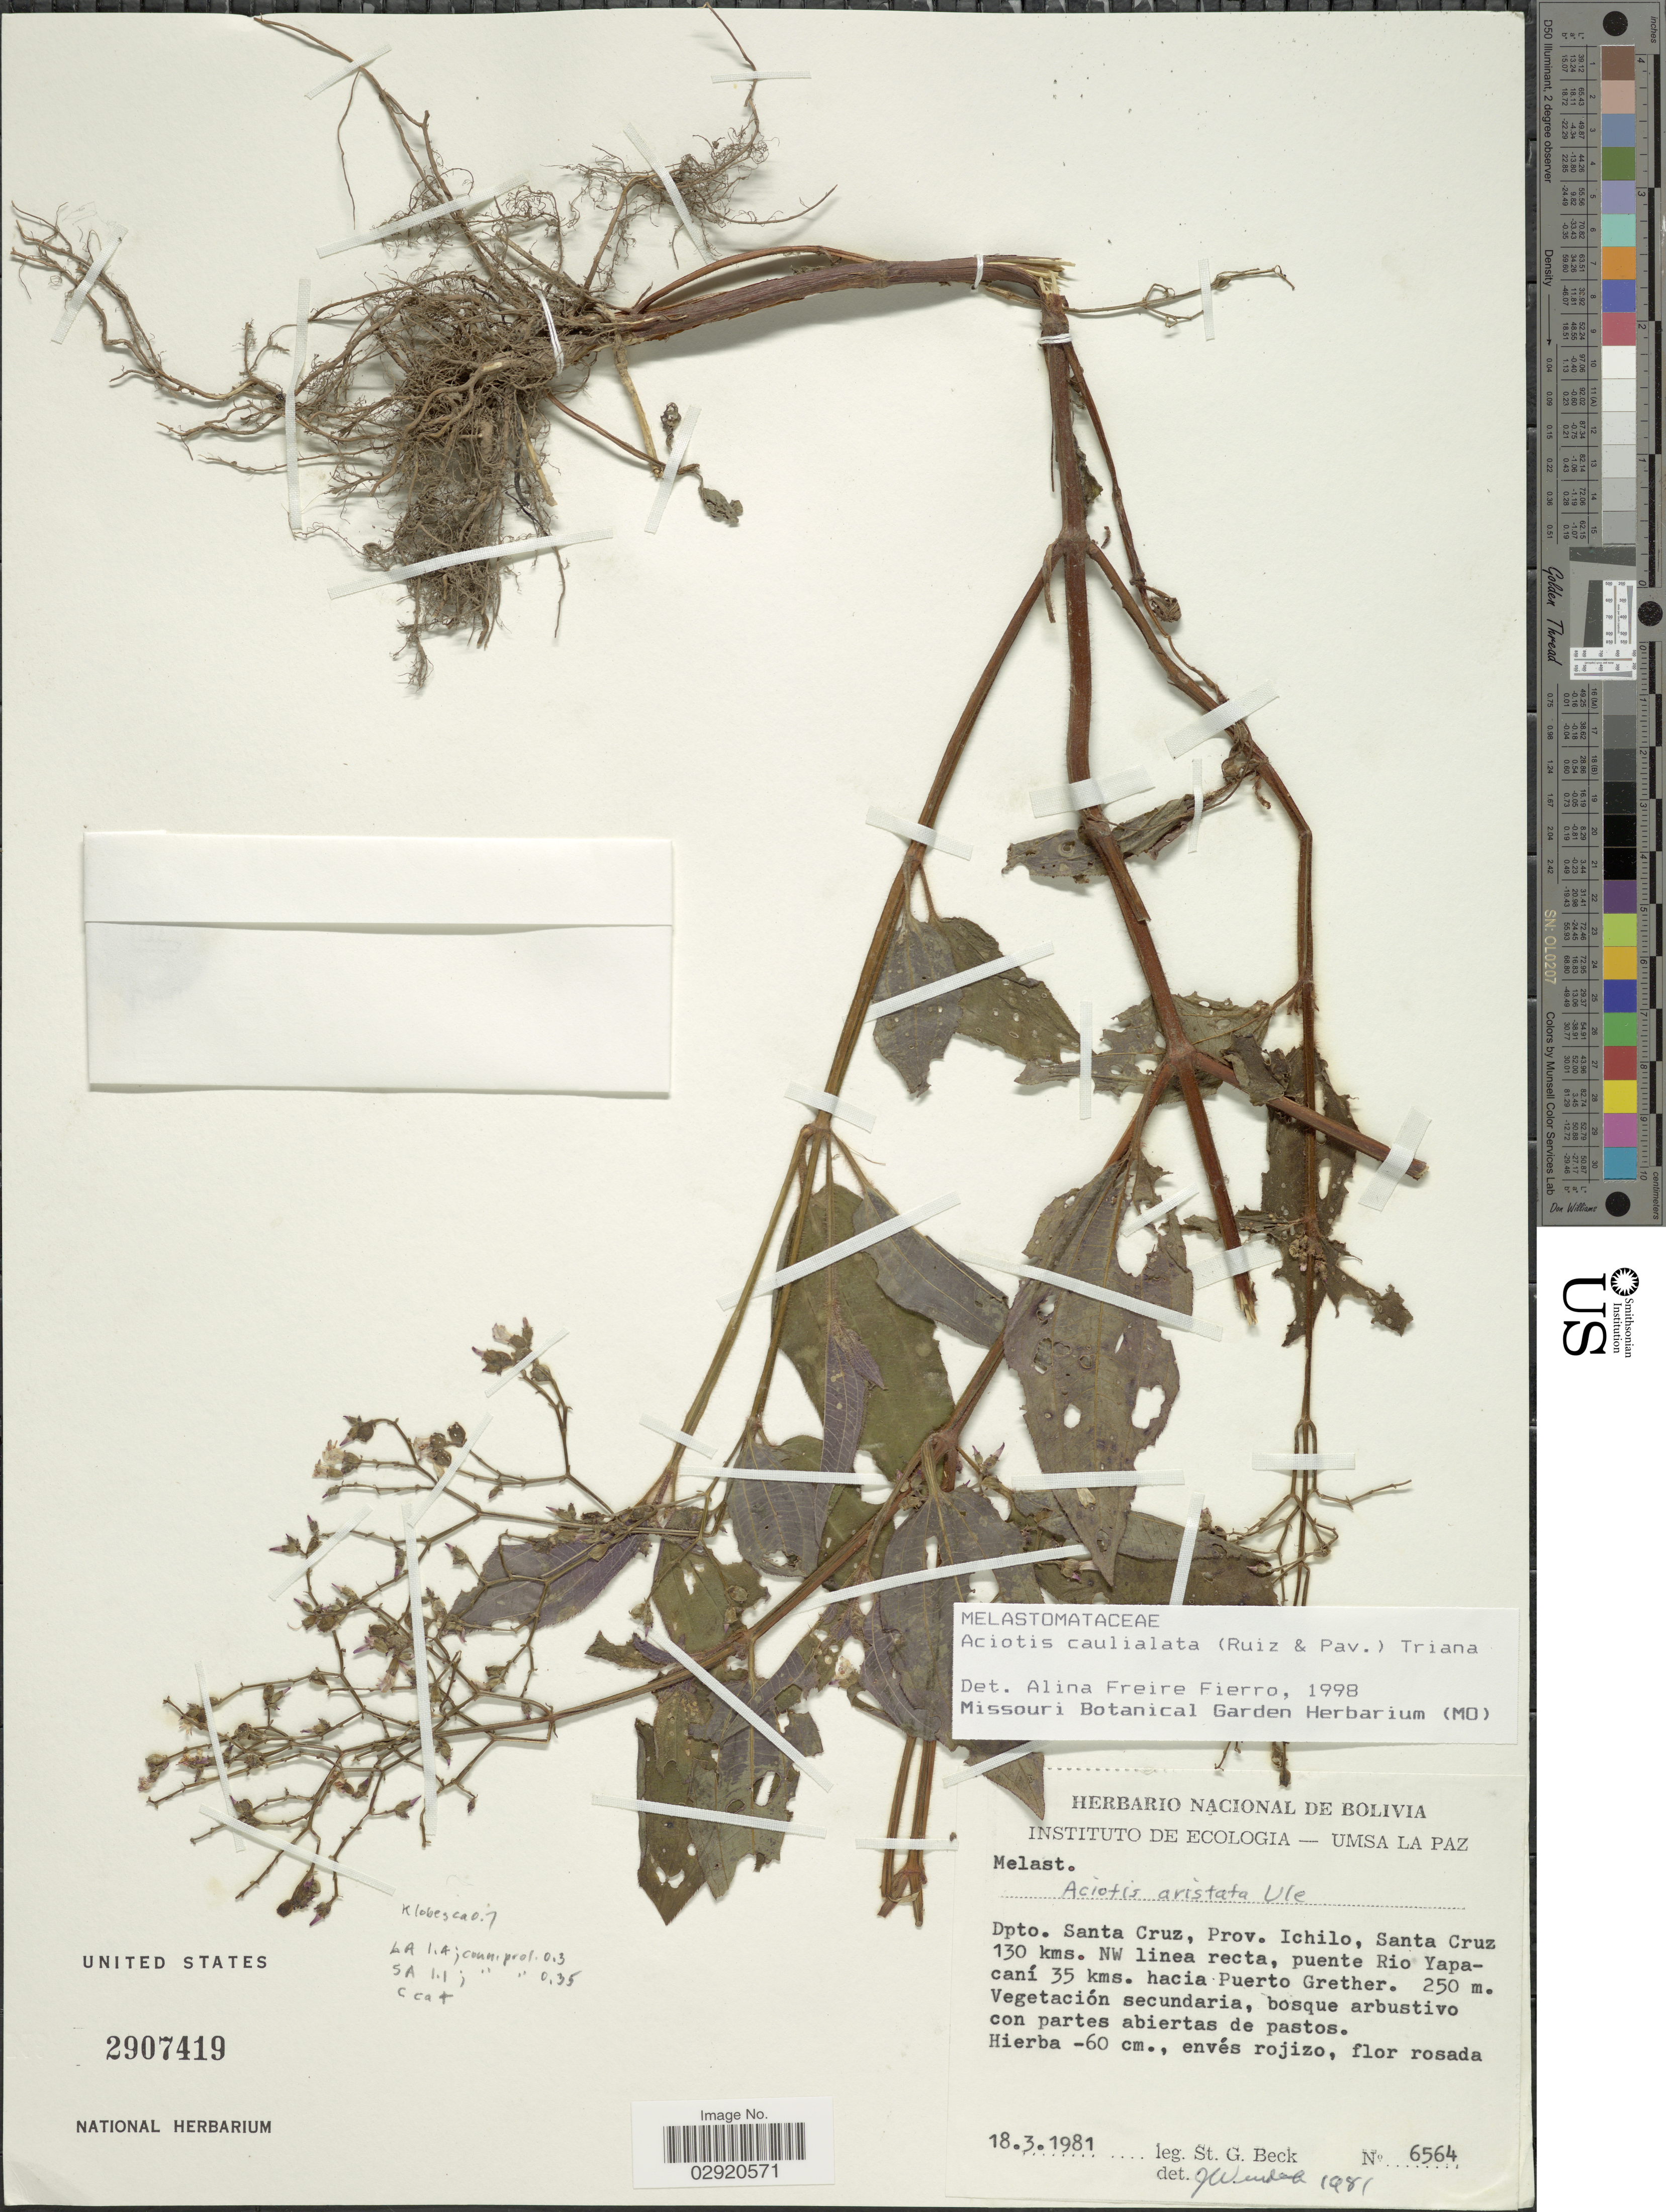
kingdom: Plantae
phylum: Tracheophyta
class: Magnoliopsida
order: Myrtales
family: Melastomataceae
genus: Aciotis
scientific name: Aciotis rubricaulis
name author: (Mart. ex DC.) Triana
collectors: S. G. Beck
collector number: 6564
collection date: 1981-03-18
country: Bolivia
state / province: Santa Cruz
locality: Dpto. Santa Cruz, Prov. Ichilo, Santa Cruz 130 kms. NW linea recta, puente Rio Yapacaní 35 kms. hacia Puerto Grether.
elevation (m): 250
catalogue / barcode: US 2907419